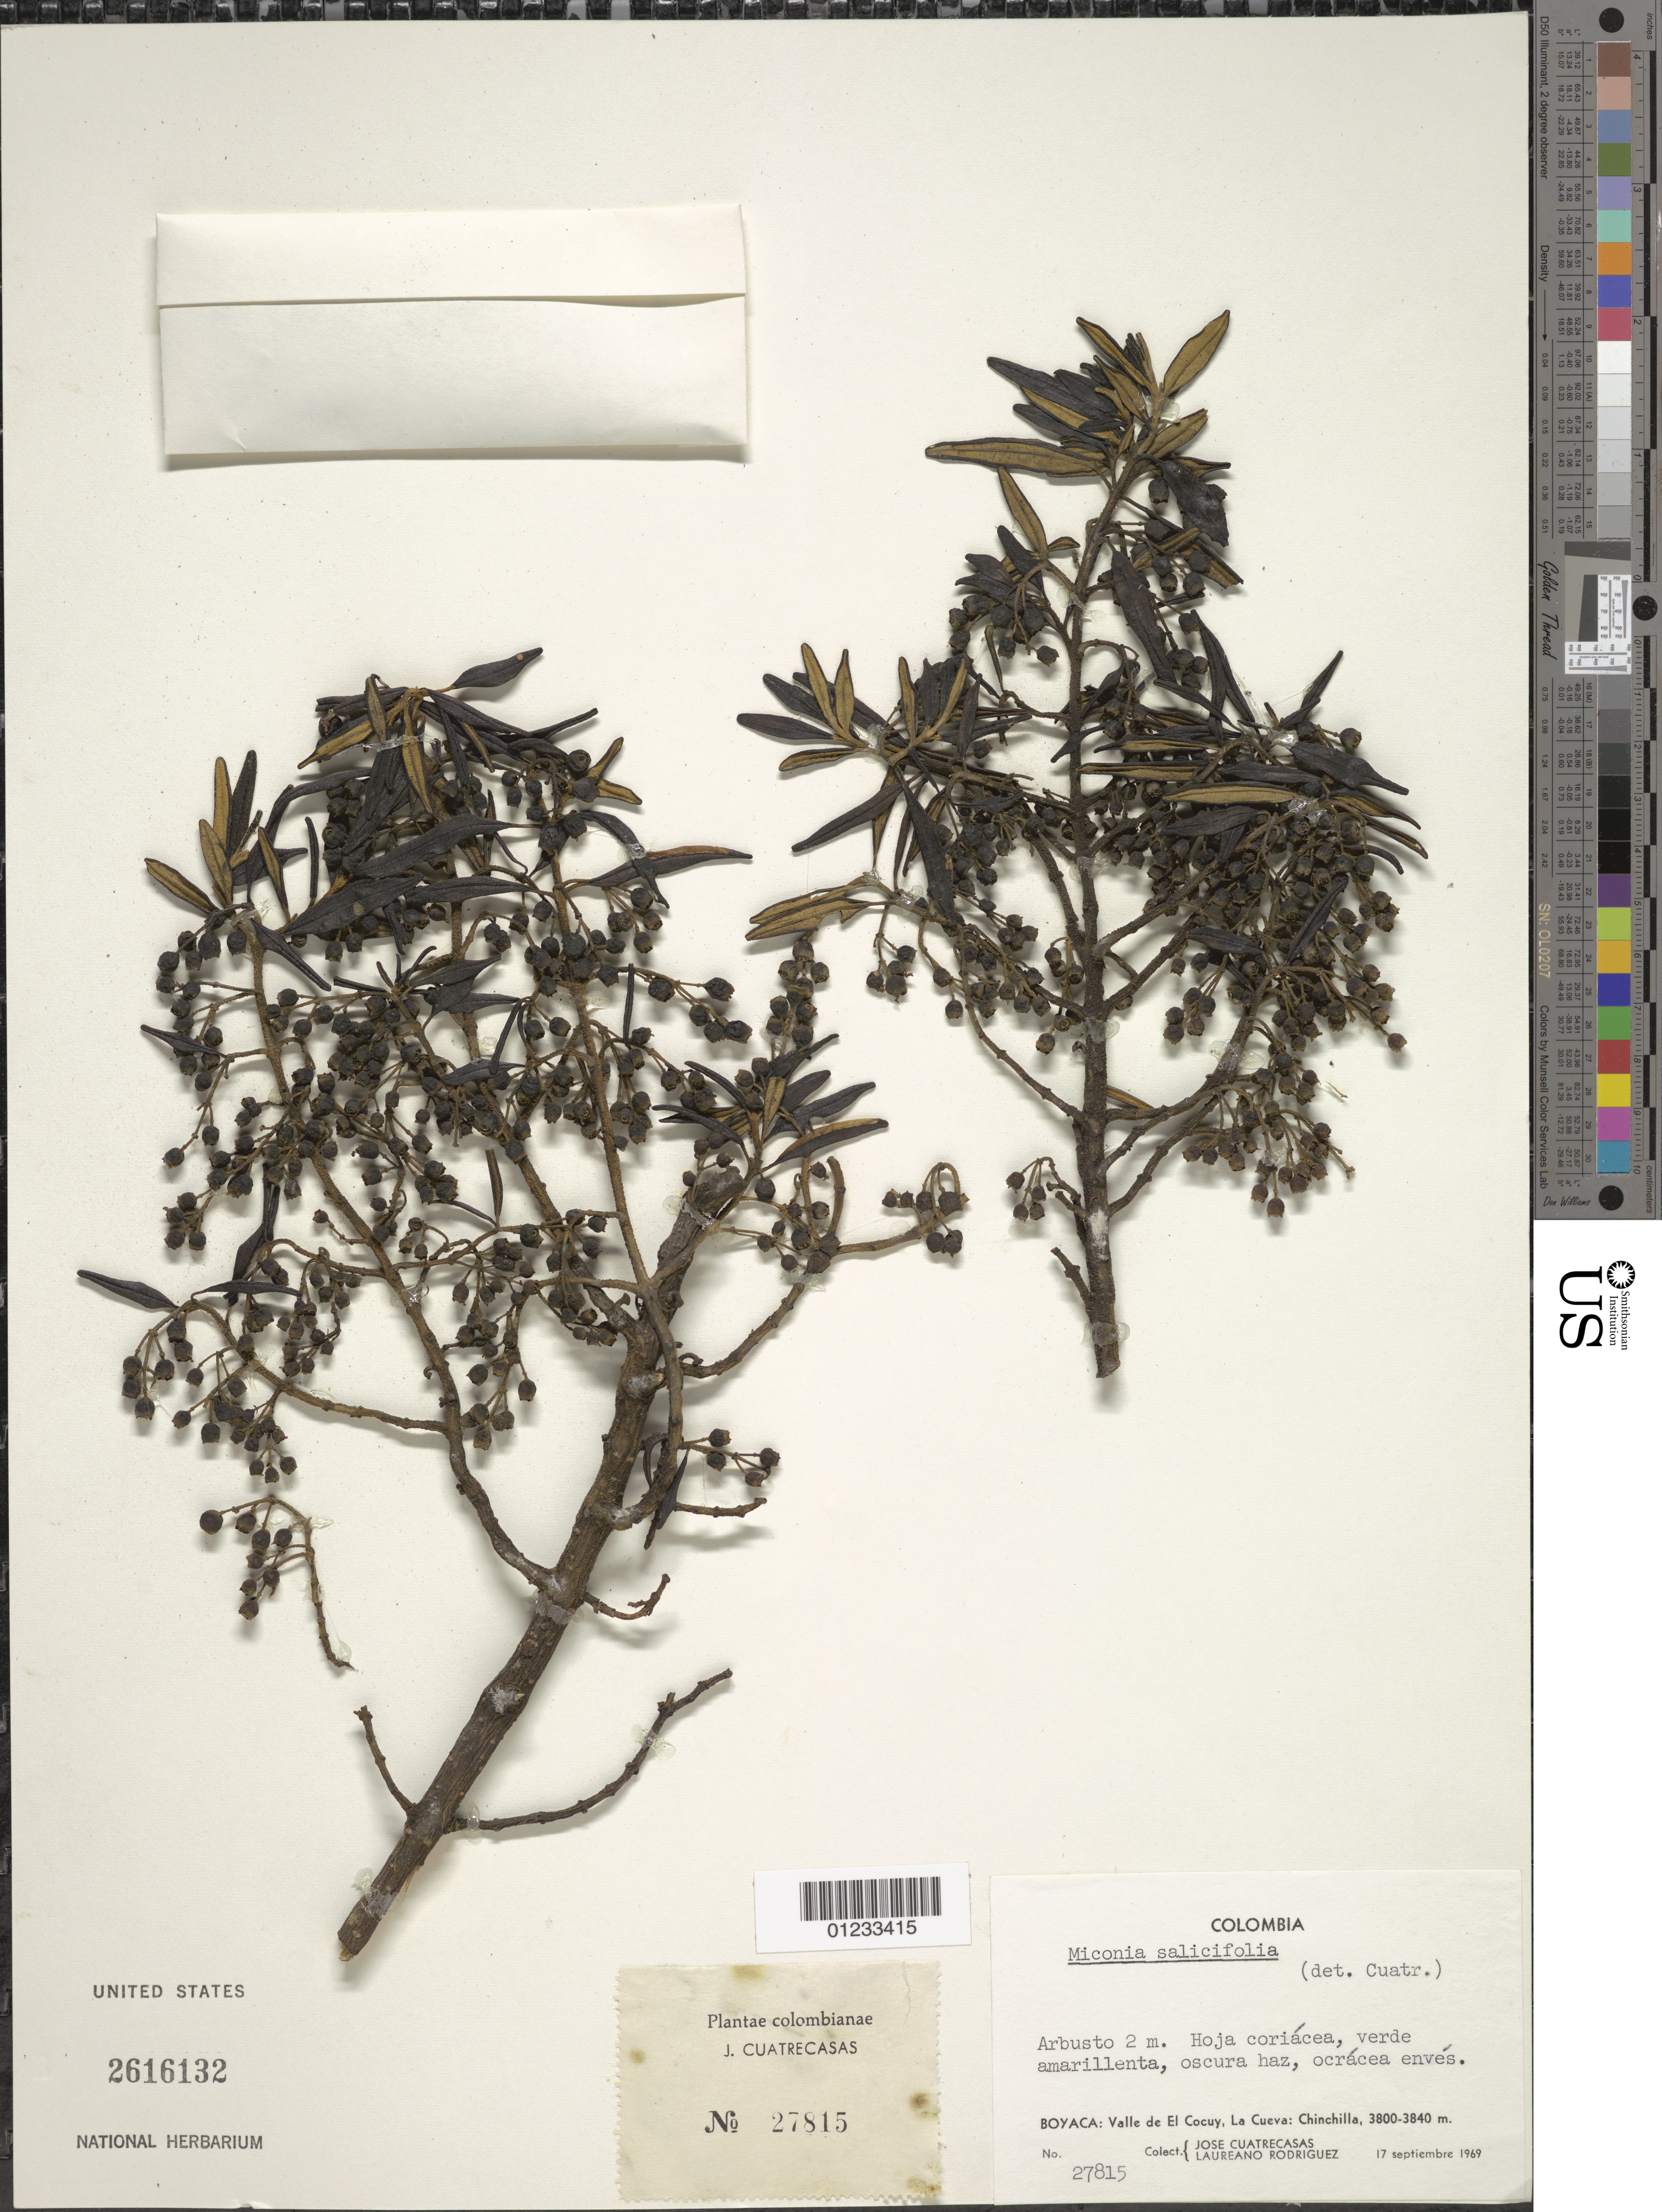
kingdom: Plantae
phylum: Tracheophyta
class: Magnoliopsida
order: Myrtales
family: Melastomataceae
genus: Miconia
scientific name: Miconia salicifolia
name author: (Bonpl.) Naudin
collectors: J. Cuatrecasas & L. Rodriguez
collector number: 27815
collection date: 1969-09-17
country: Colombia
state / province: Boyacá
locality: Valle de El Cocy, La Cueva: Chinchilla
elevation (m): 3800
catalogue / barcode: US 2616132